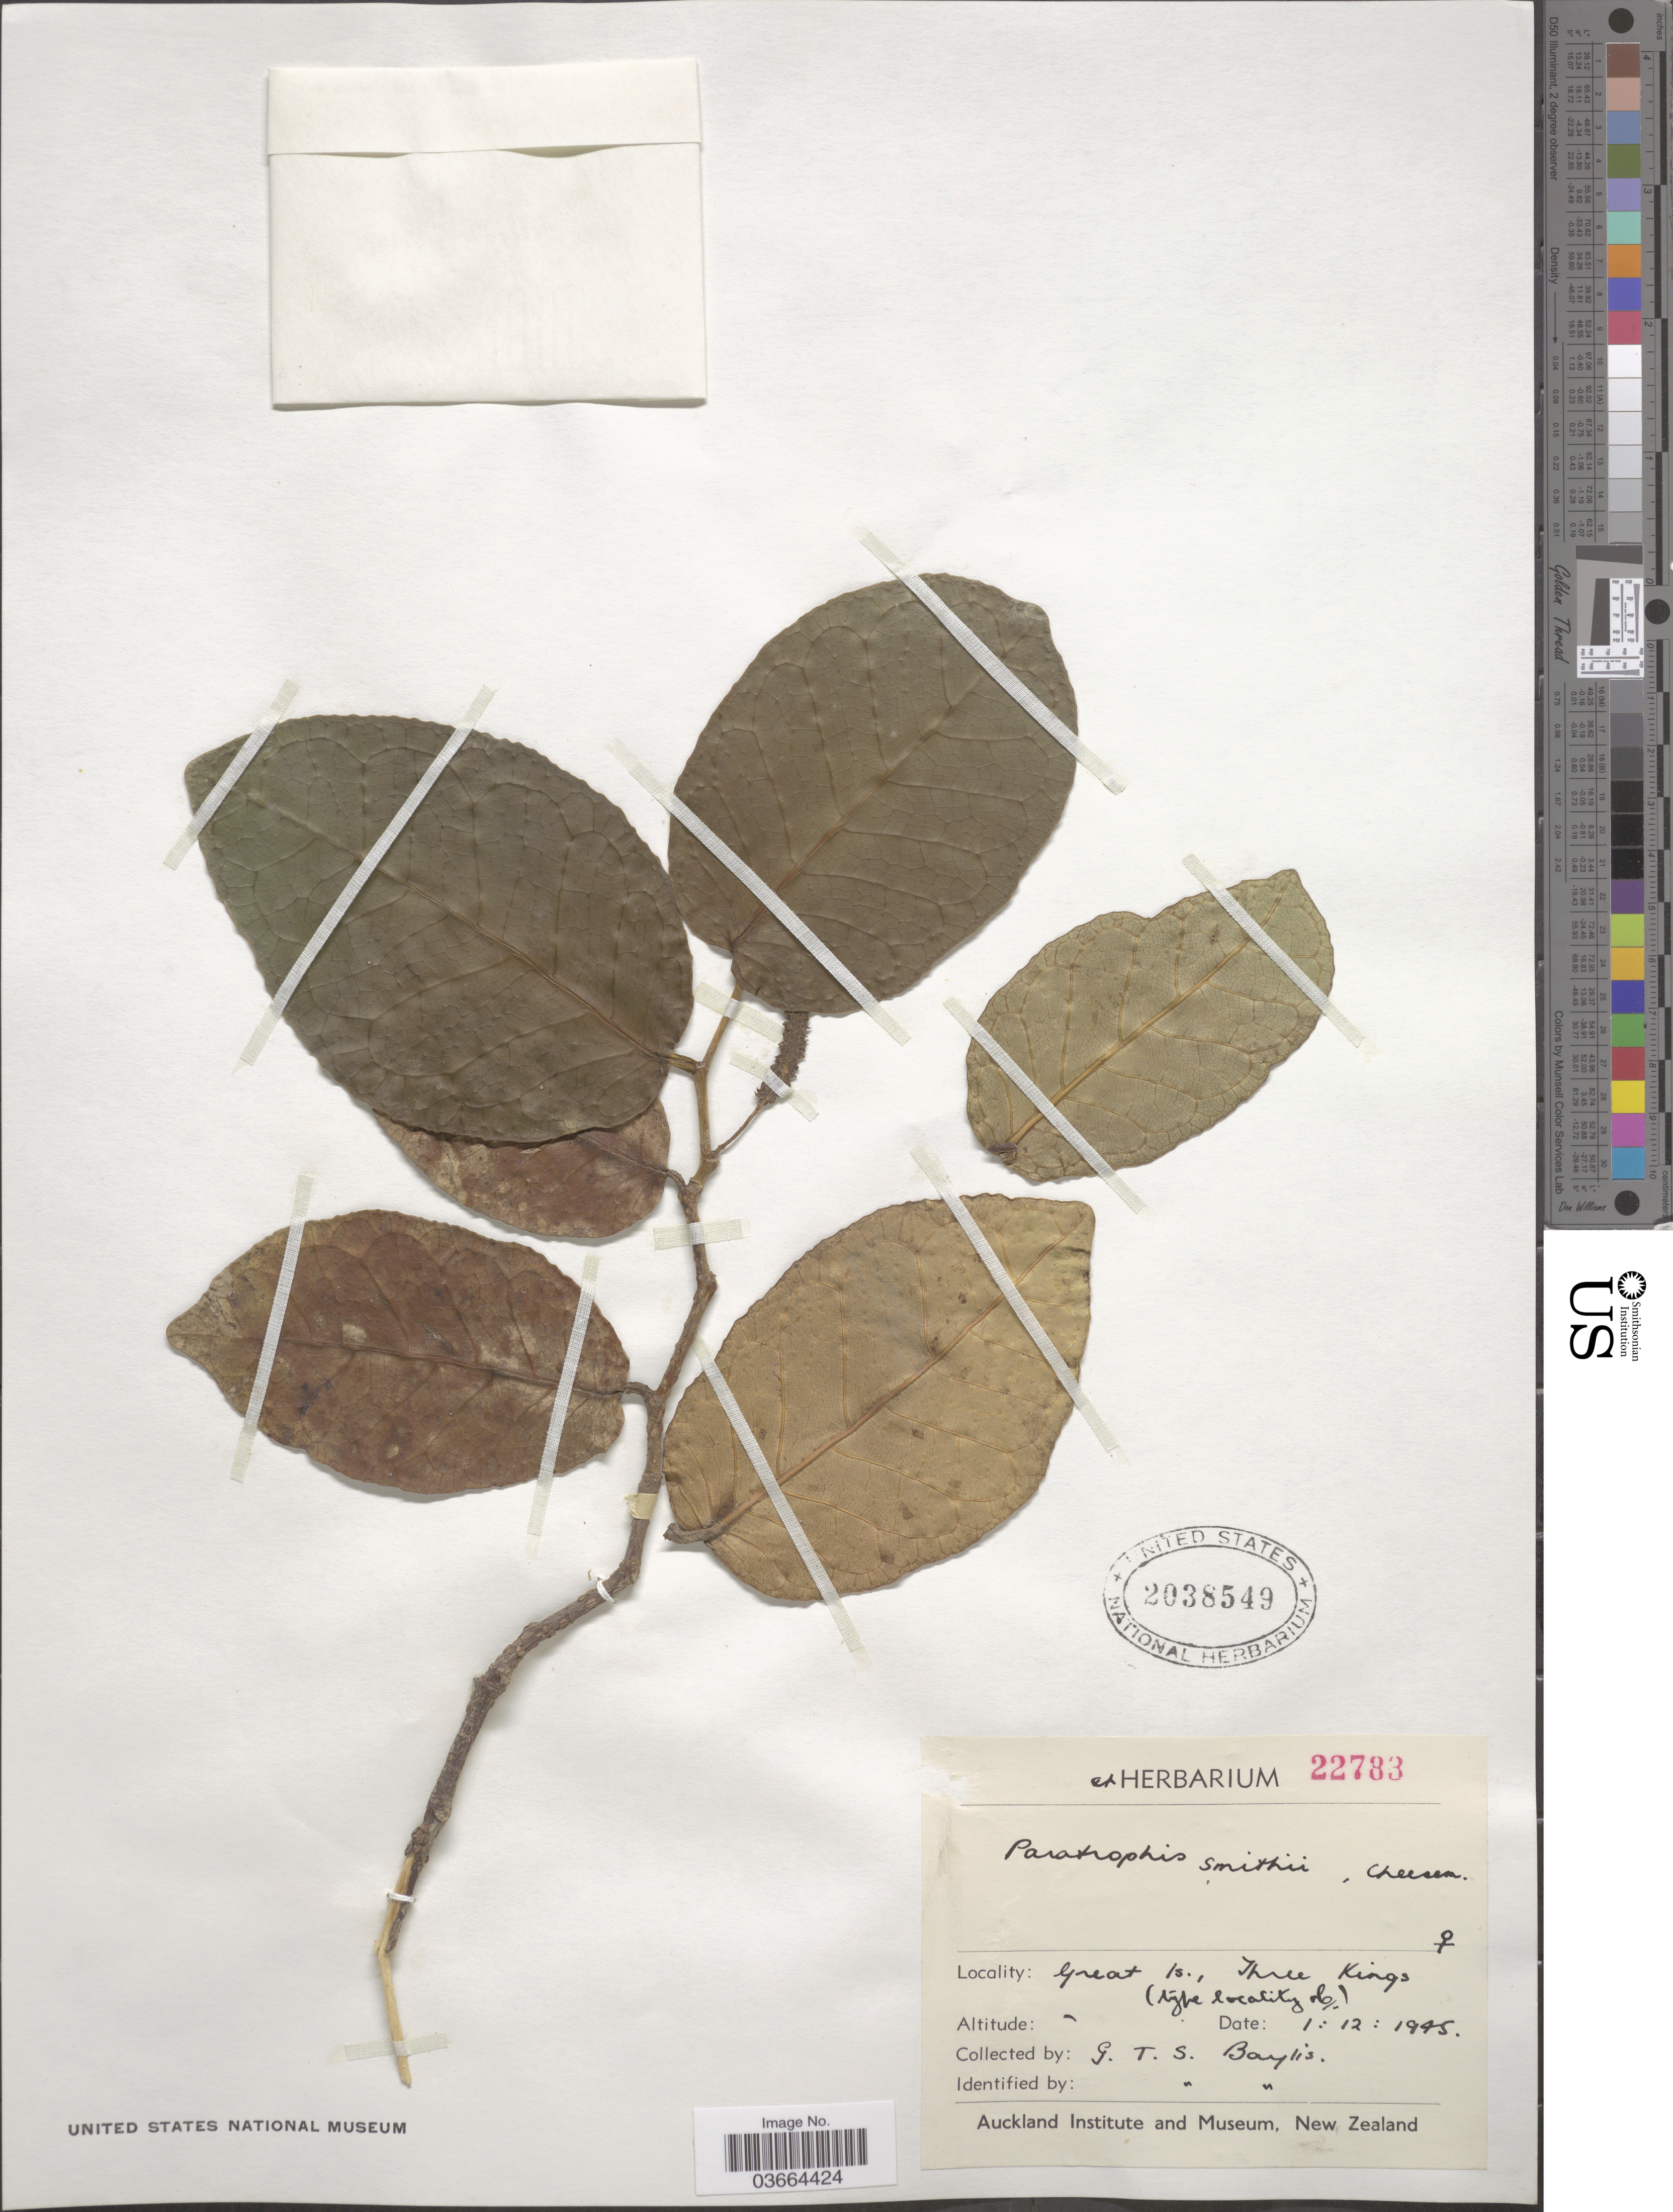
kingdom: Plantae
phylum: Tracheophyta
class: Magnoliopsida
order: Rosales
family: Moraceae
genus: Paratrophis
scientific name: Paratrophis smithii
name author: Cheeseman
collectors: G. Baylis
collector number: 22783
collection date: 1945-12-01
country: New Zealand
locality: Great Is., Three Kings.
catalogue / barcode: US 2038549